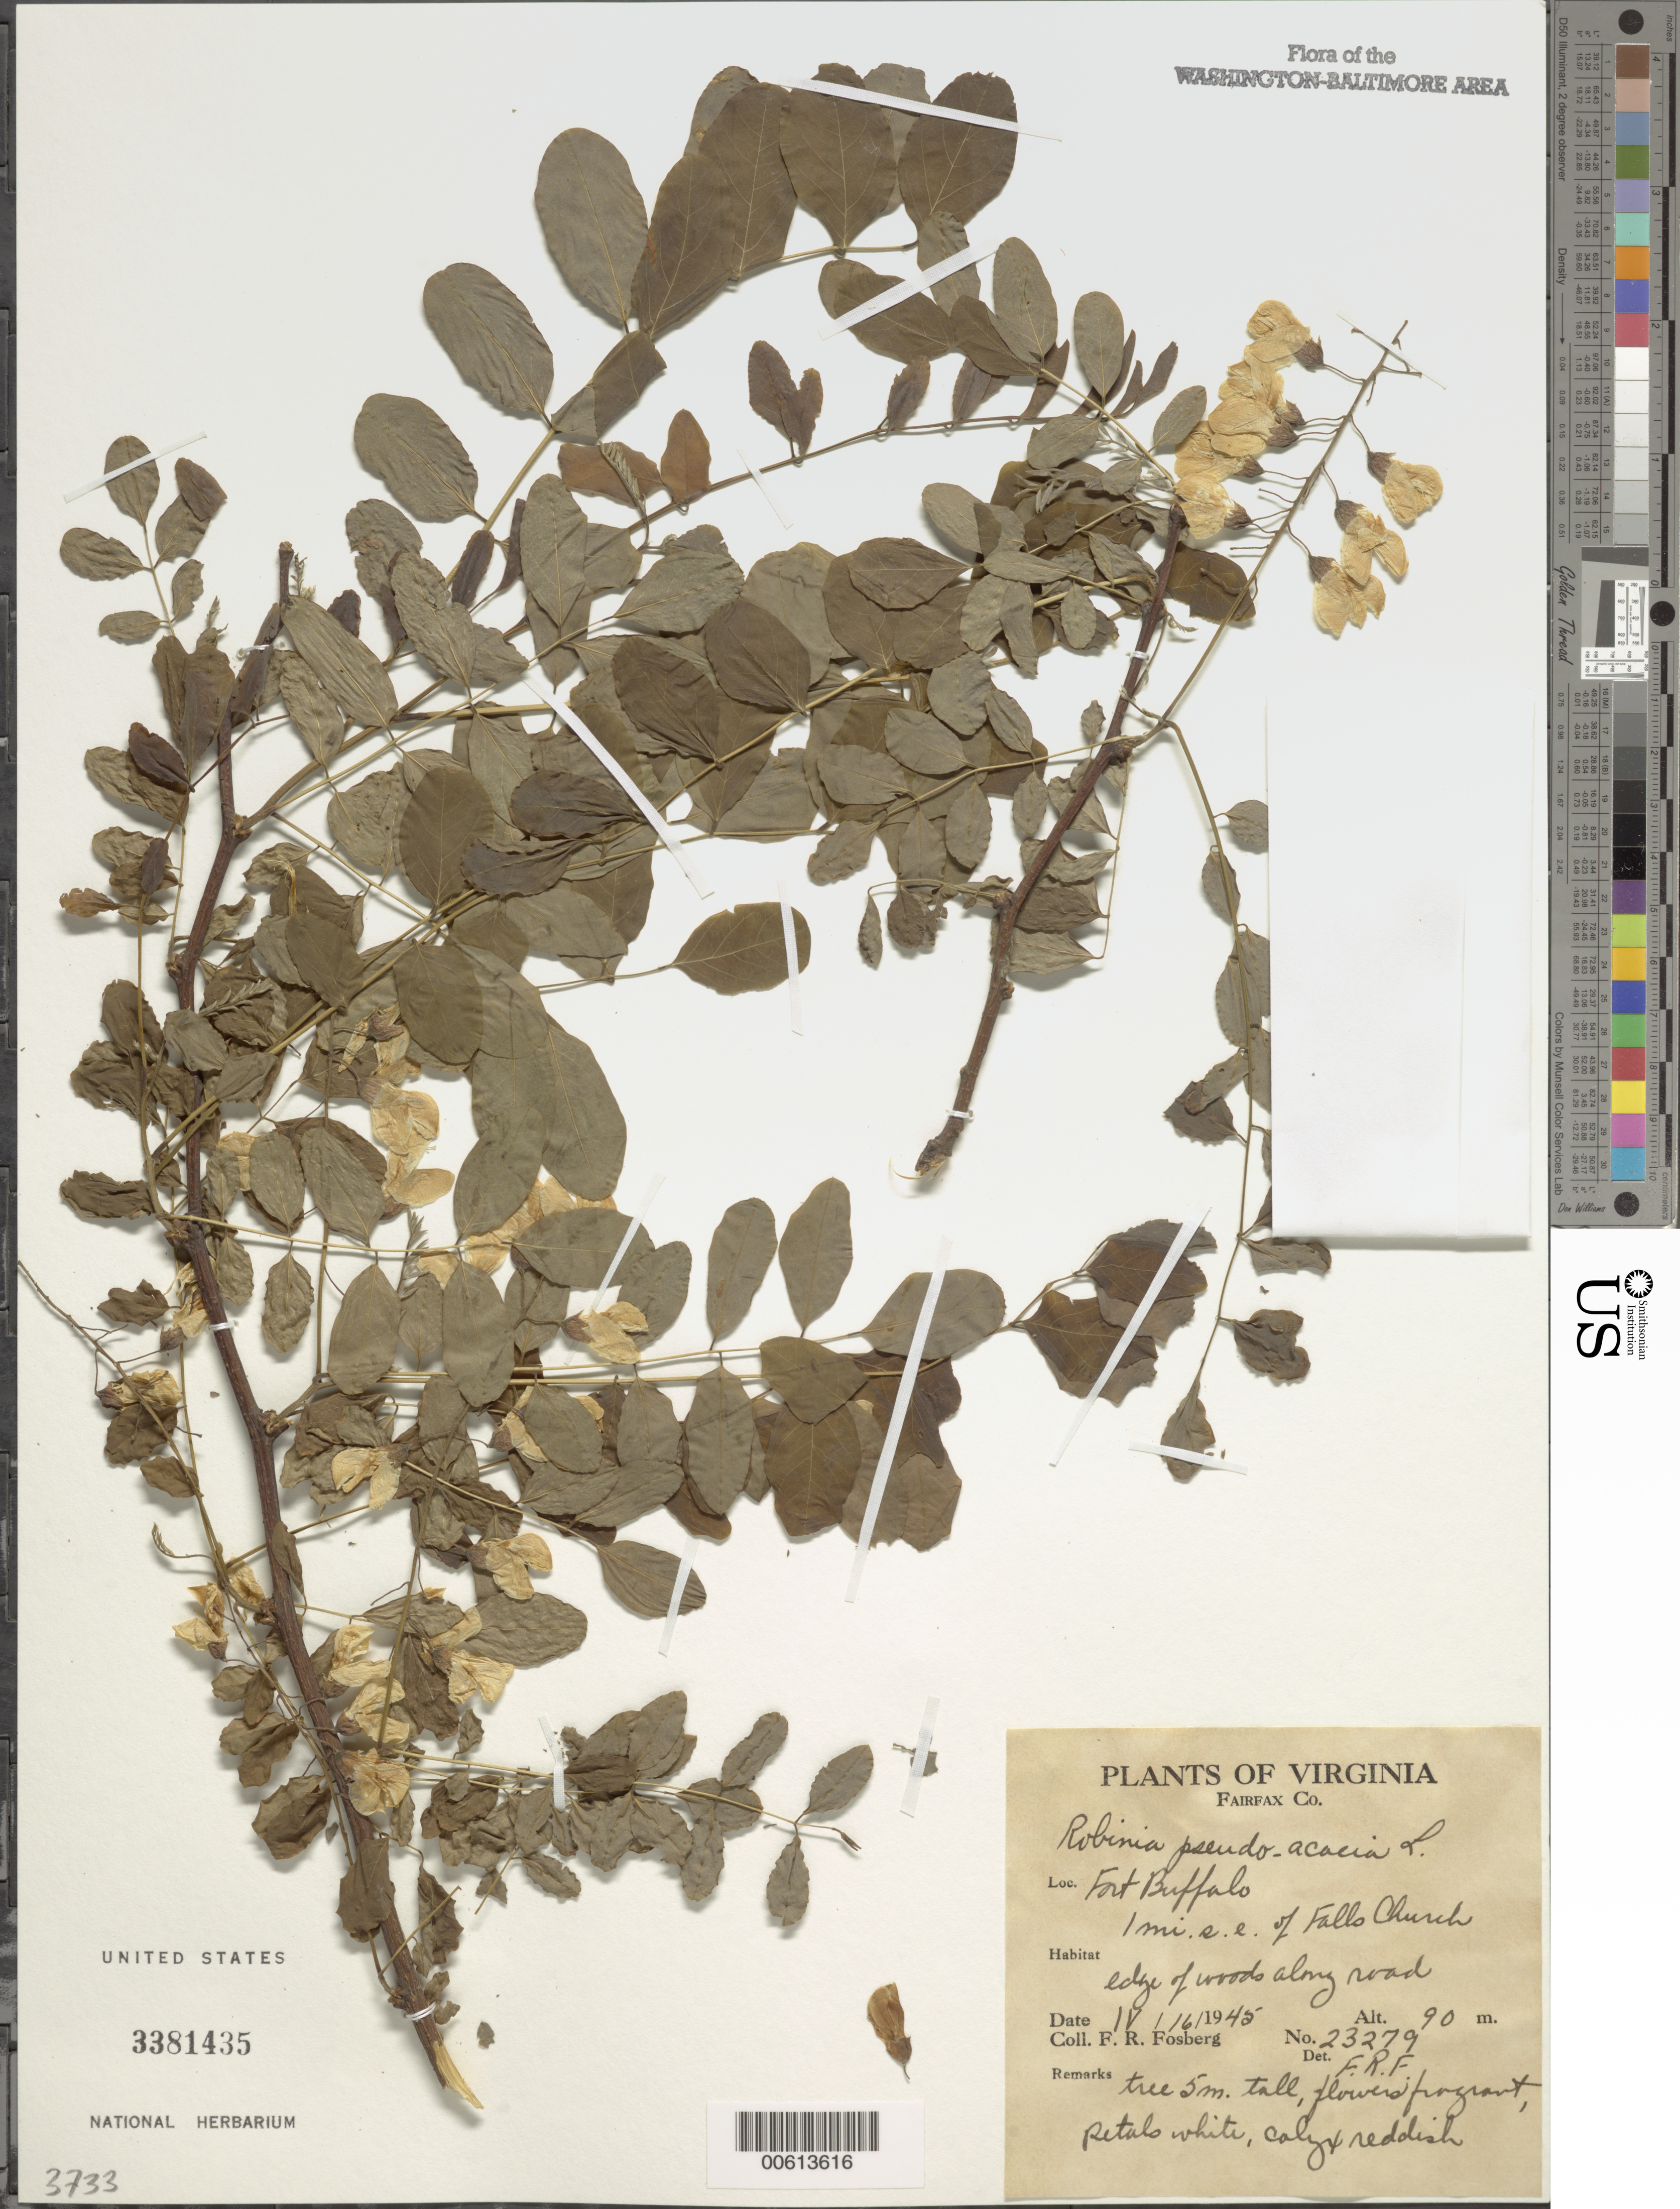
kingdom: Plantae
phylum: Tracheophyta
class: Magnoliopsida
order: Fabales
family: Fabaceae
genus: Robinia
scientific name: Robinia pseudoacacia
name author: L.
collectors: F. R. Fosberg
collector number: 23279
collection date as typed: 16 Apr 1945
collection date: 1945-04-16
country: United States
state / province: Virginia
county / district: Fairfax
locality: Fort Buffalo, SE of Falls Church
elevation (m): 90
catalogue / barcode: US 3381435